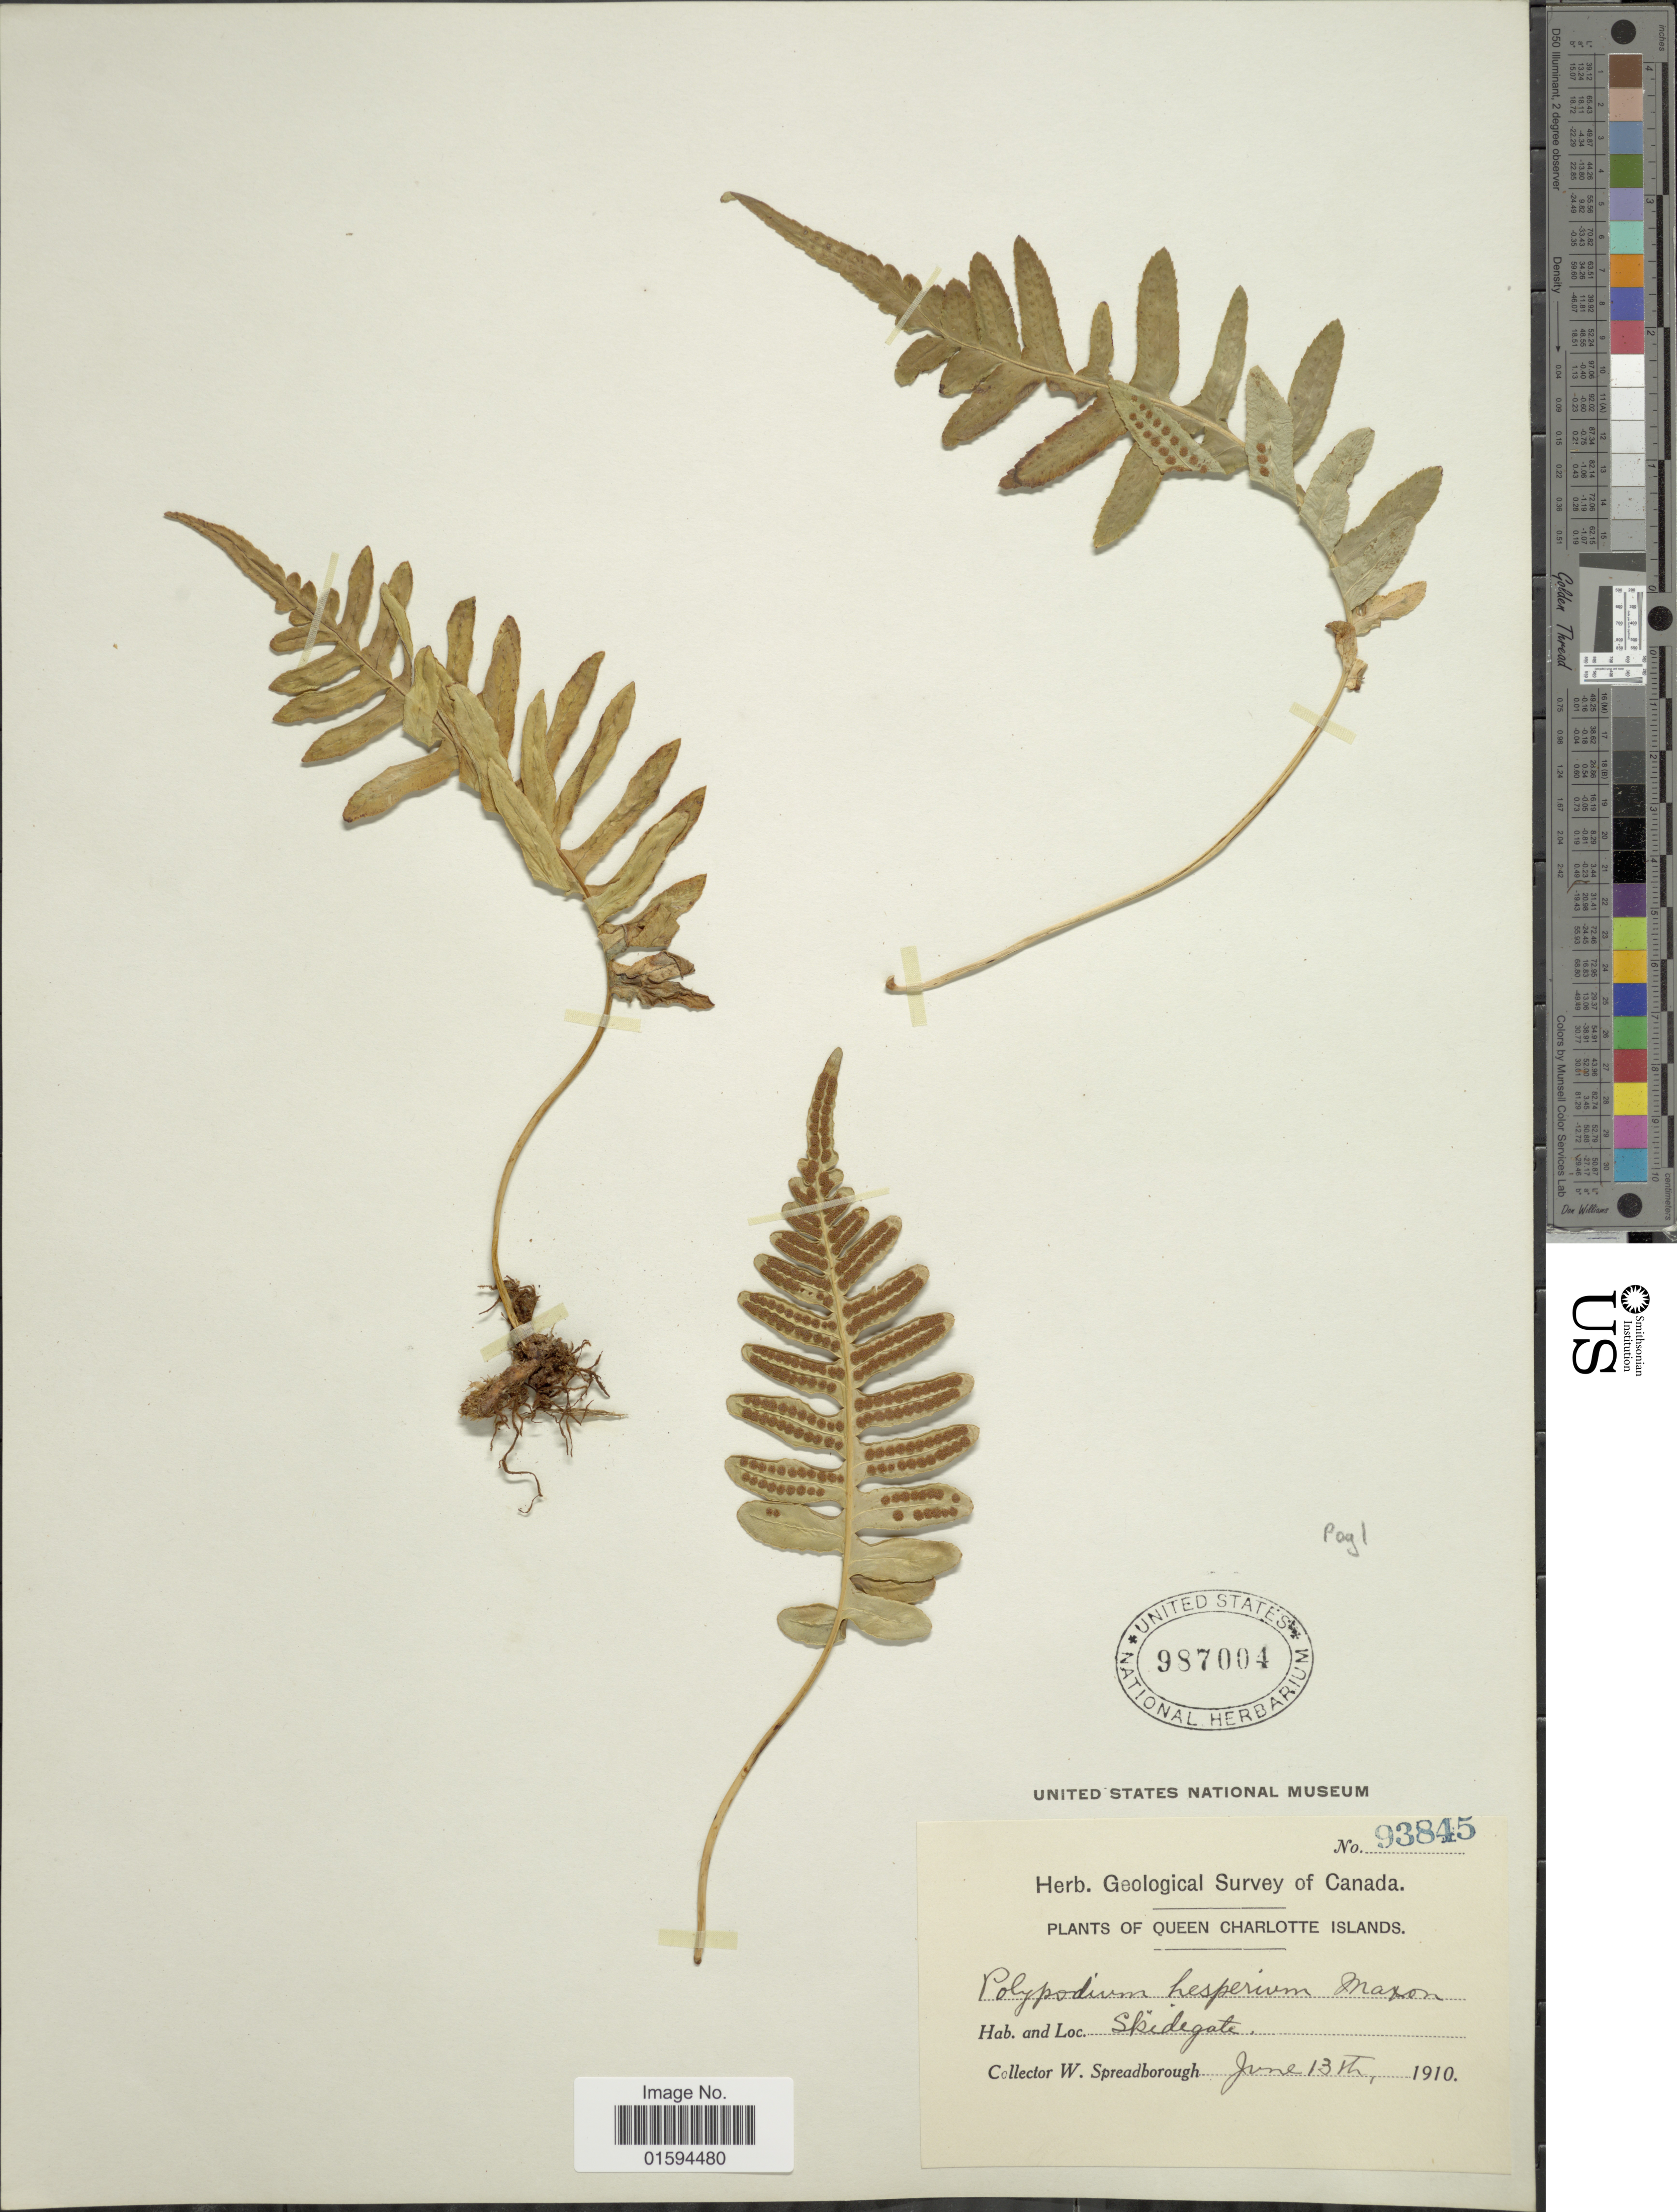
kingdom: Plantae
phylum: Tracheophyta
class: Polypodiopsida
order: Polypodiales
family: Polypodiaceae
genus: Polypodium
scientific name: Polypodium glycyrrhiza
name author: D.C. Eaton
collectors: W. Spreadborough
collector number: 93845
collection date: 1910-06-13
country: Canada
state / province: British Columbia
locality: Queen Charlotte Islands, Skidegate.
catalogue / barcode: US 987004